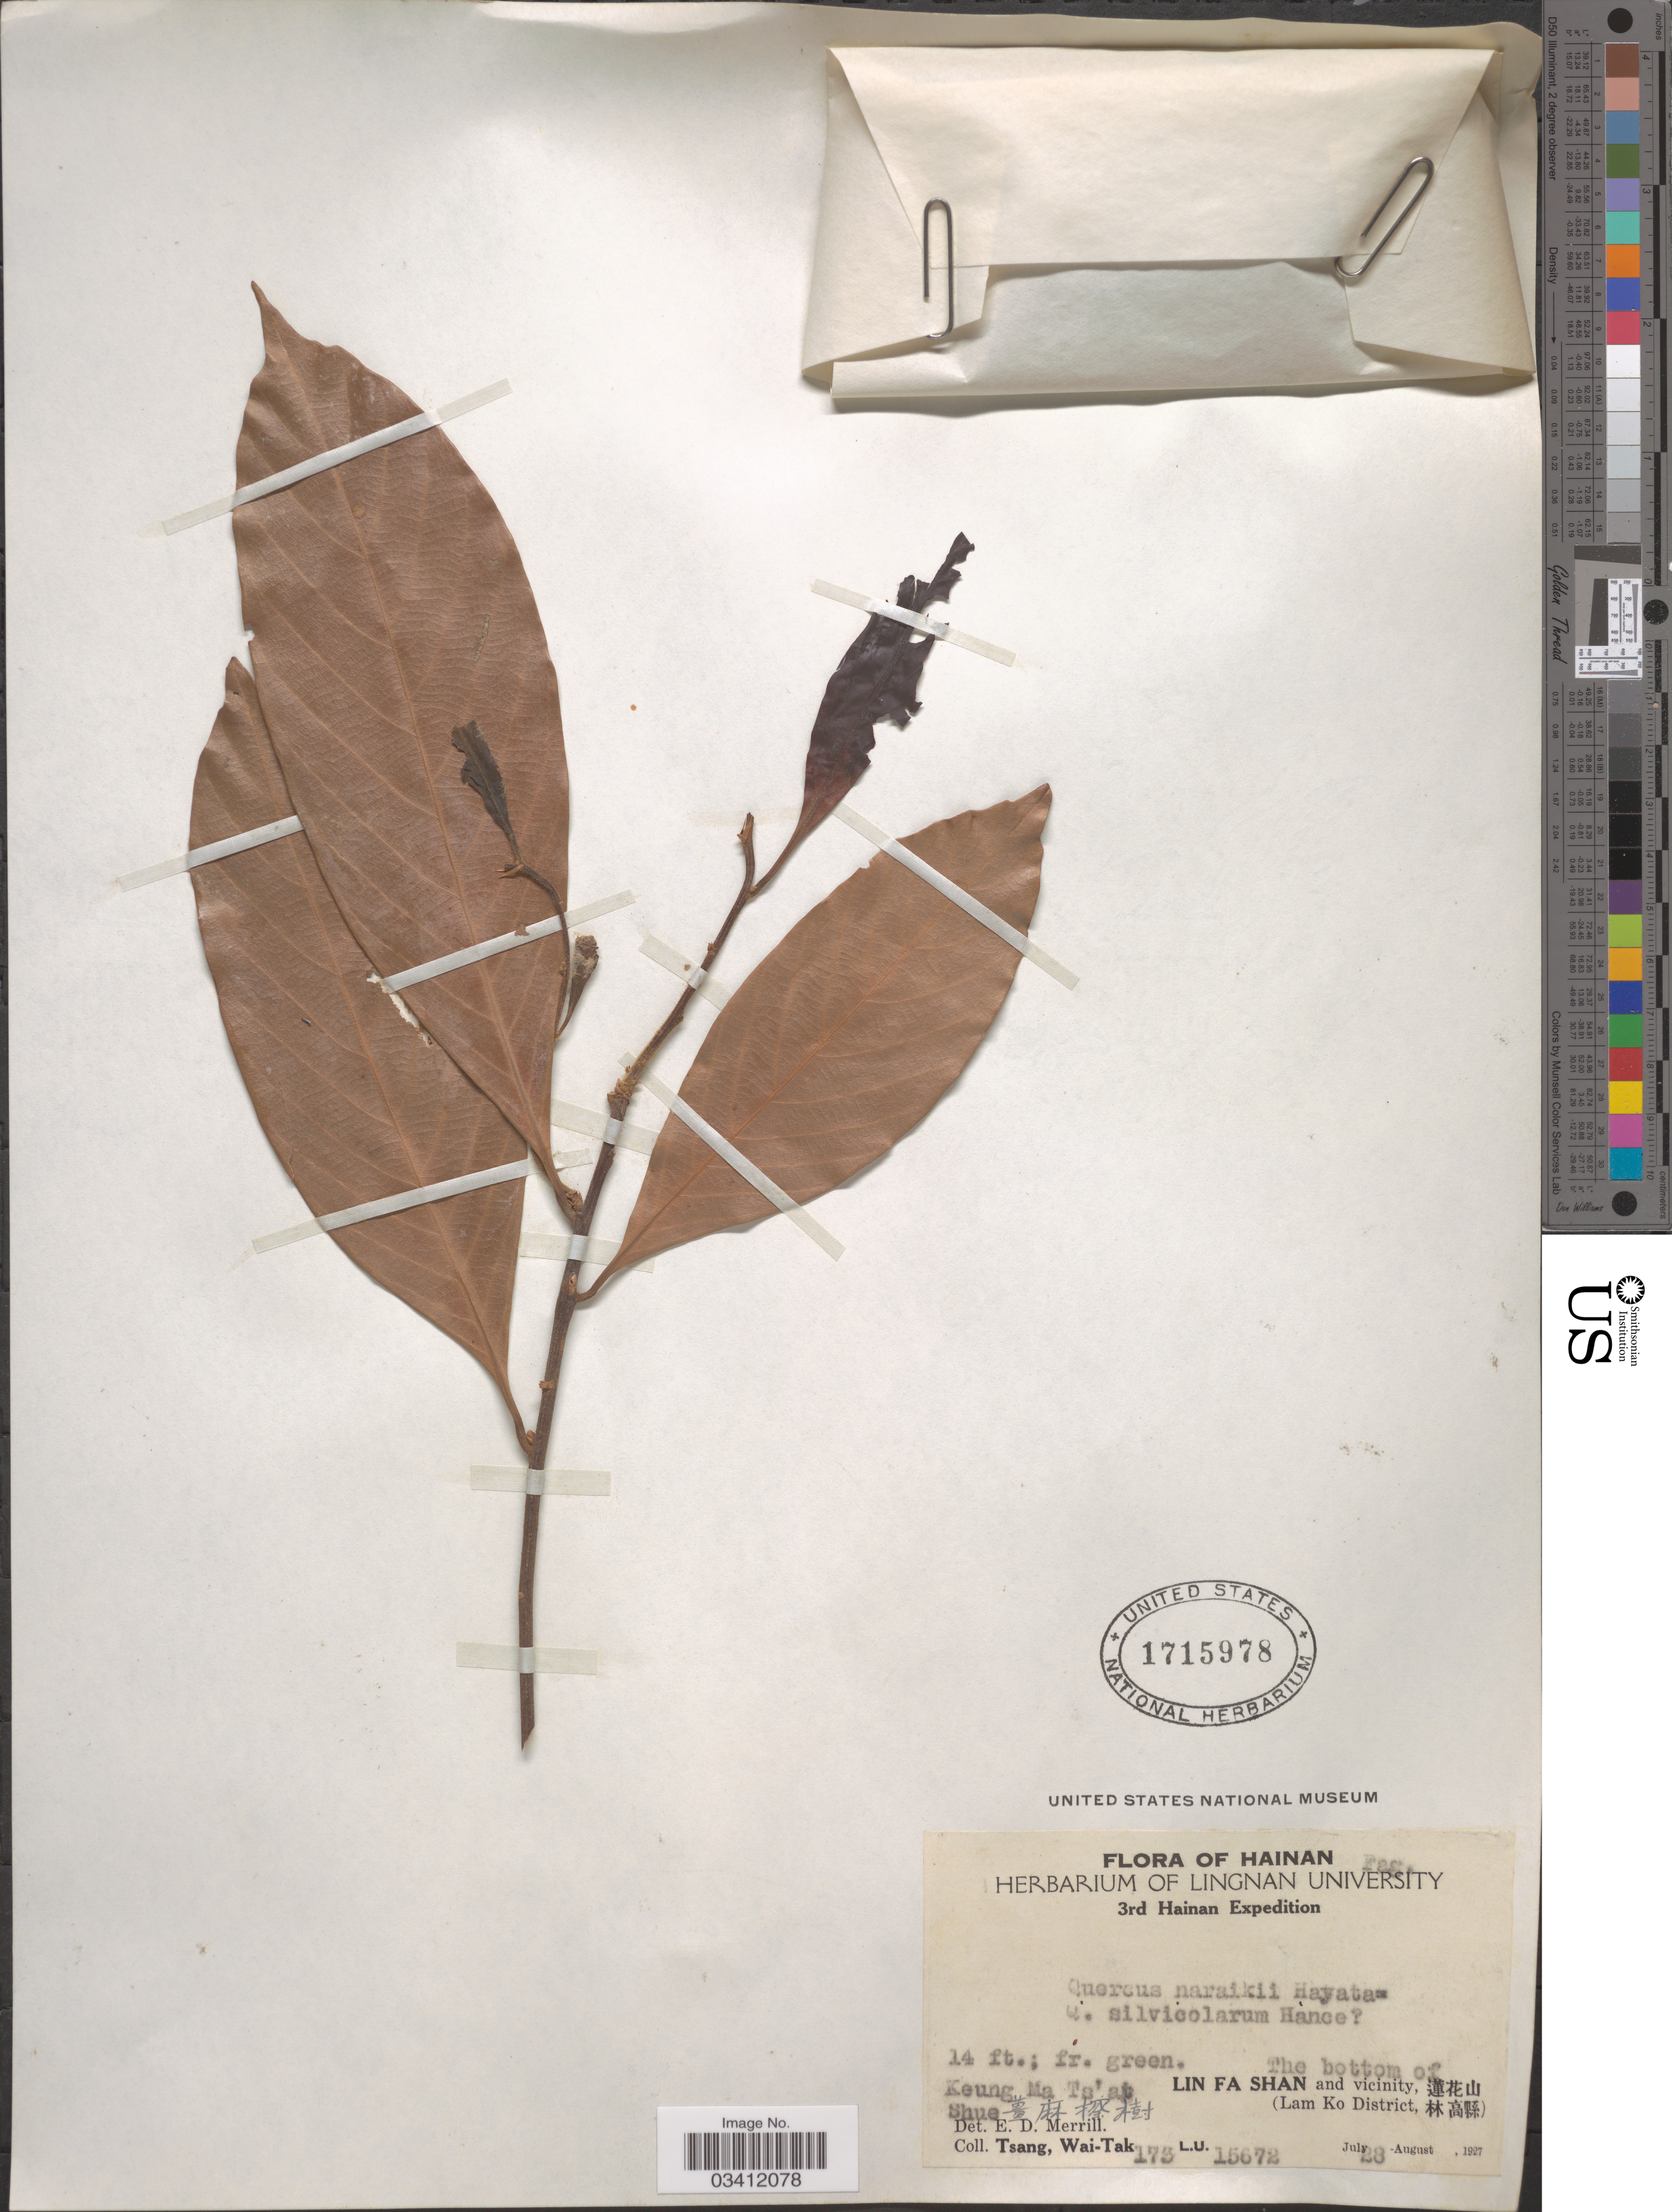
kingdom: Plantae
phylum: Tracheophyta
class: Magnoliopsida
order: Fagales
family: Fagaceae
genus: Quercus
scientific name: Quercus nariakii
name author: Hayata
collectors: W. T. Tsang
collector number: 176 L.U. 15672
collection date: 1927-07-28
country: China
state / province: Hainan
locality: The bottom of Lin Fa Shan and vicinity, X. (Lam Ko District, X). Keung Ma Ts'a Shue.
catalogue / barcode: US 1715978